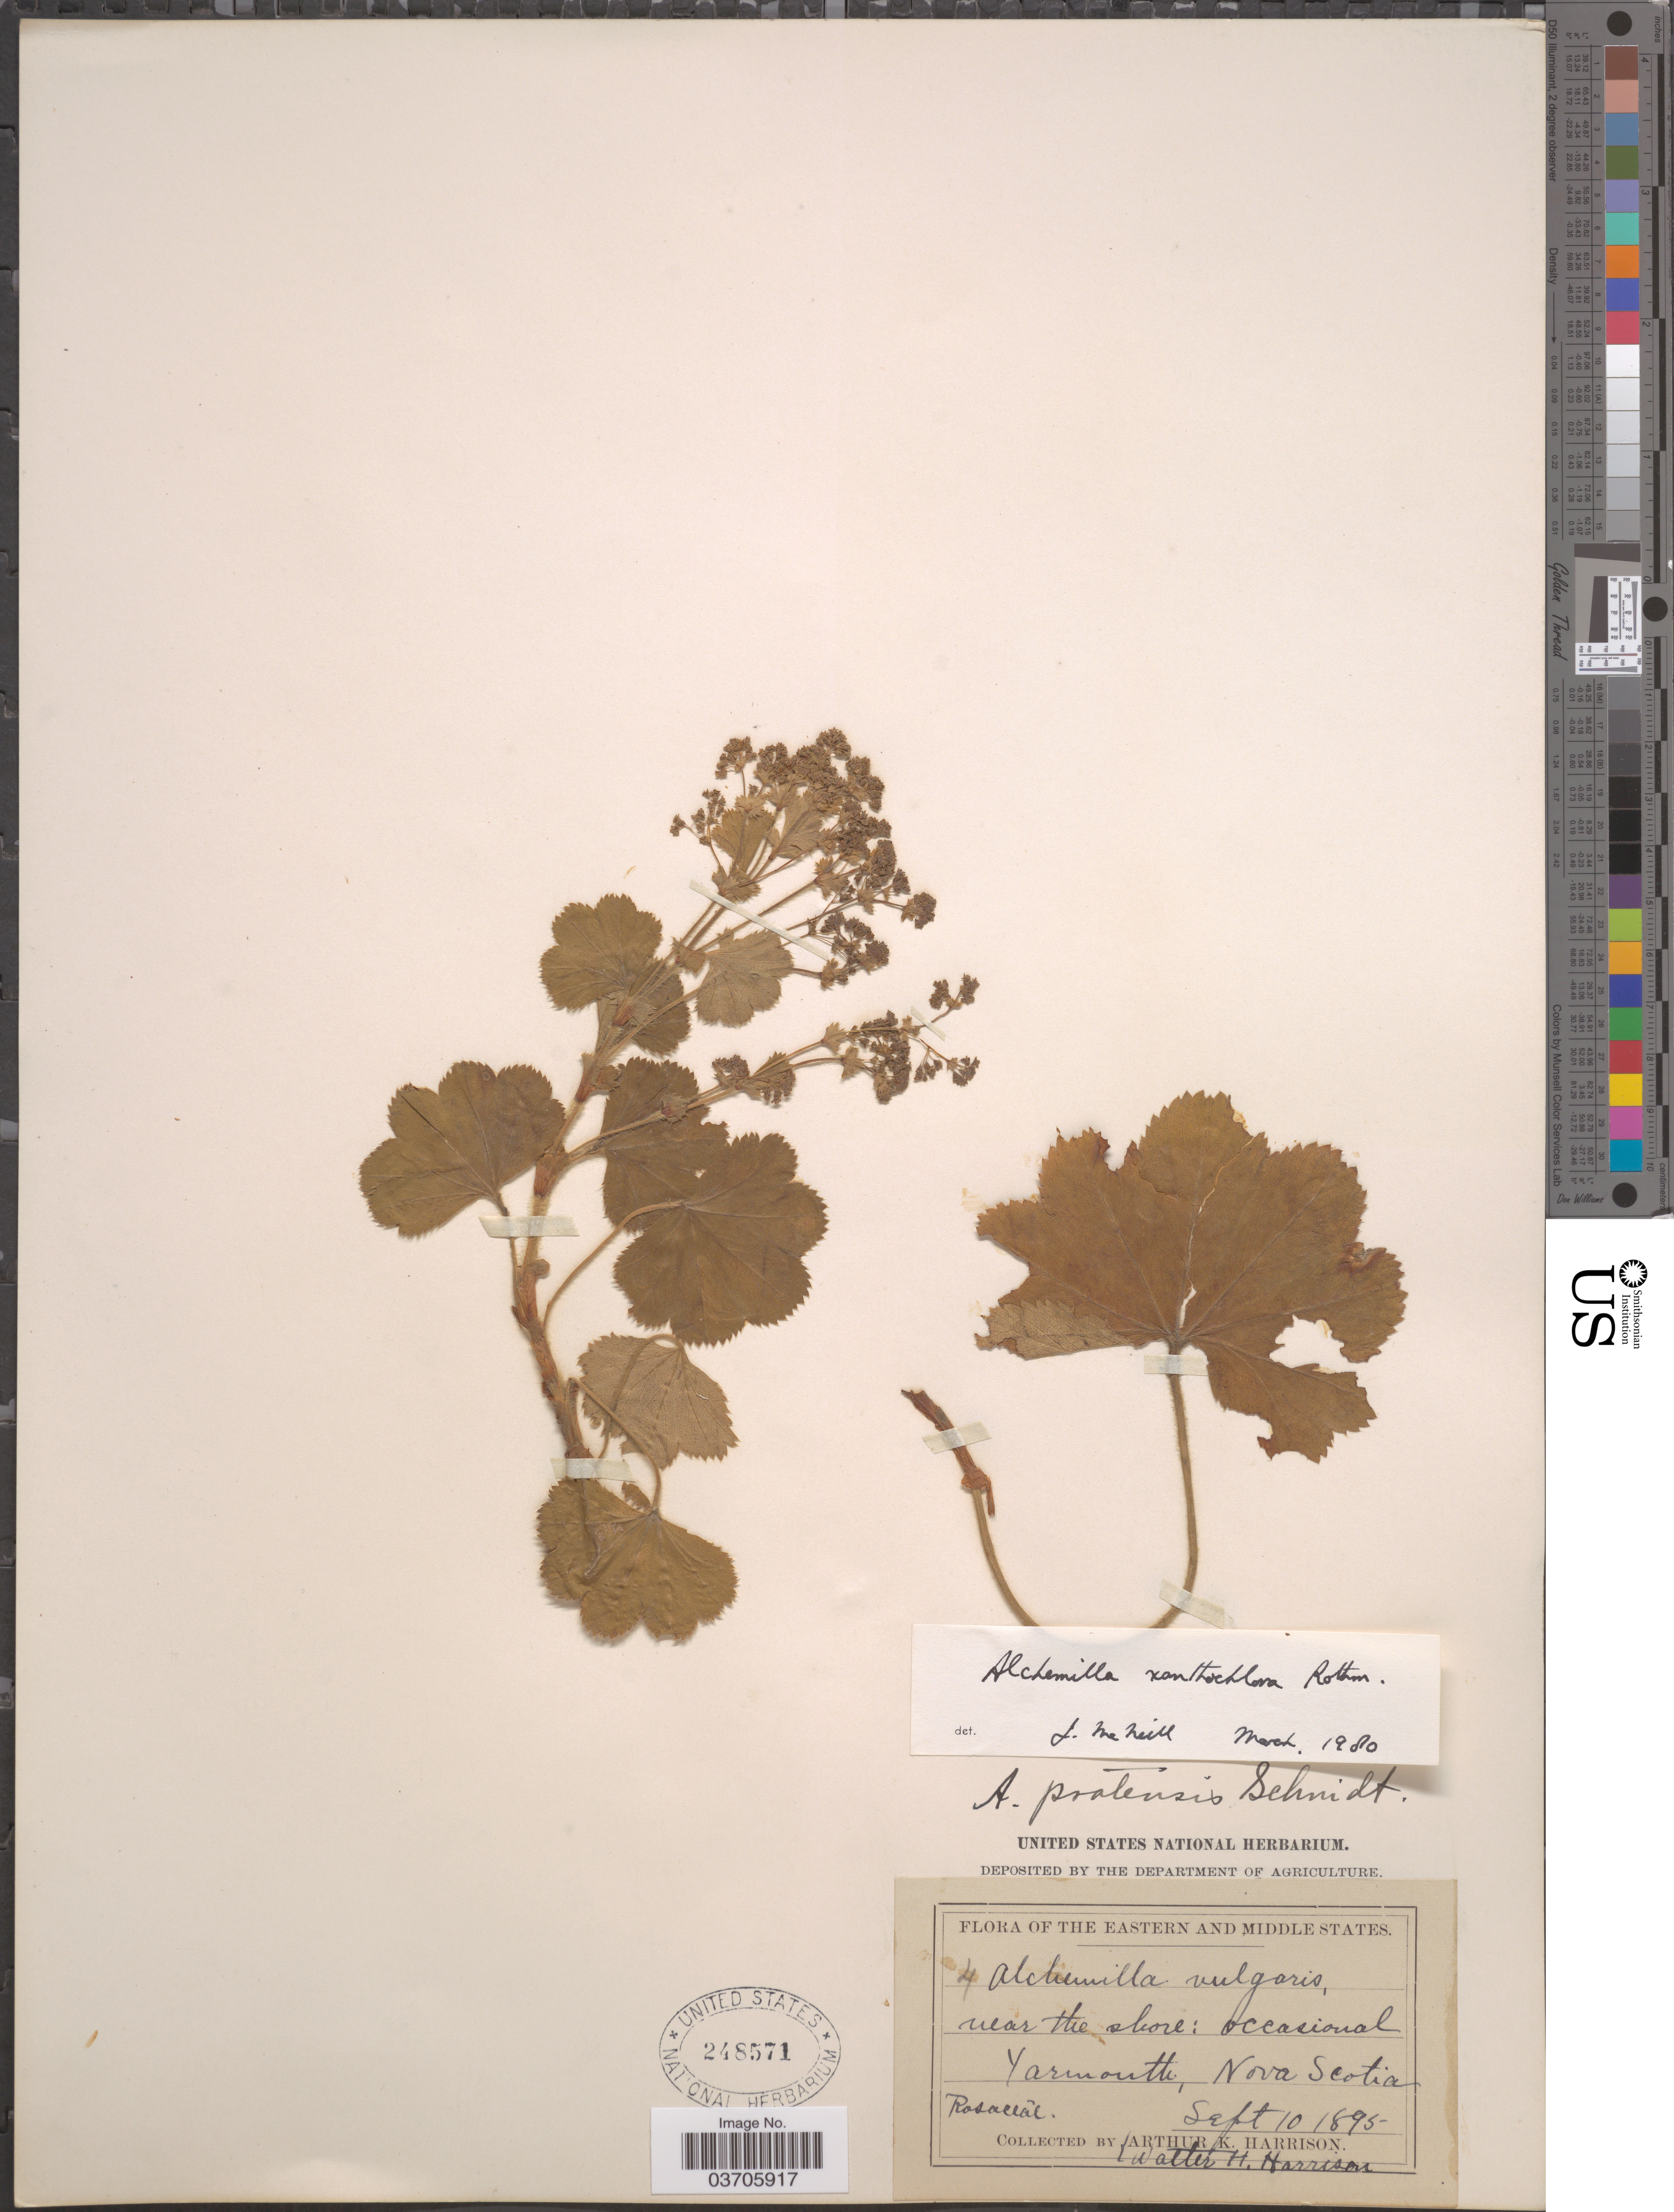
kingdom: Plantae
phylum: Tracheophyta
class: Magnoliopsida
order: Rosales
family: Rosaceae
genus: Alchemilla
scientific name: Alchemilla xanthochlora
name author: Rothm.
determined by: McNeill, J.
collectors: A. K. Harrison & W. H. Harrison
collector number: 4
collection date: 1895-09-10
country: Canada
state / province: Nova Scotia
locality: The Eastern and Middle States. Yarmouth.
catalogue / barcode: US 248571